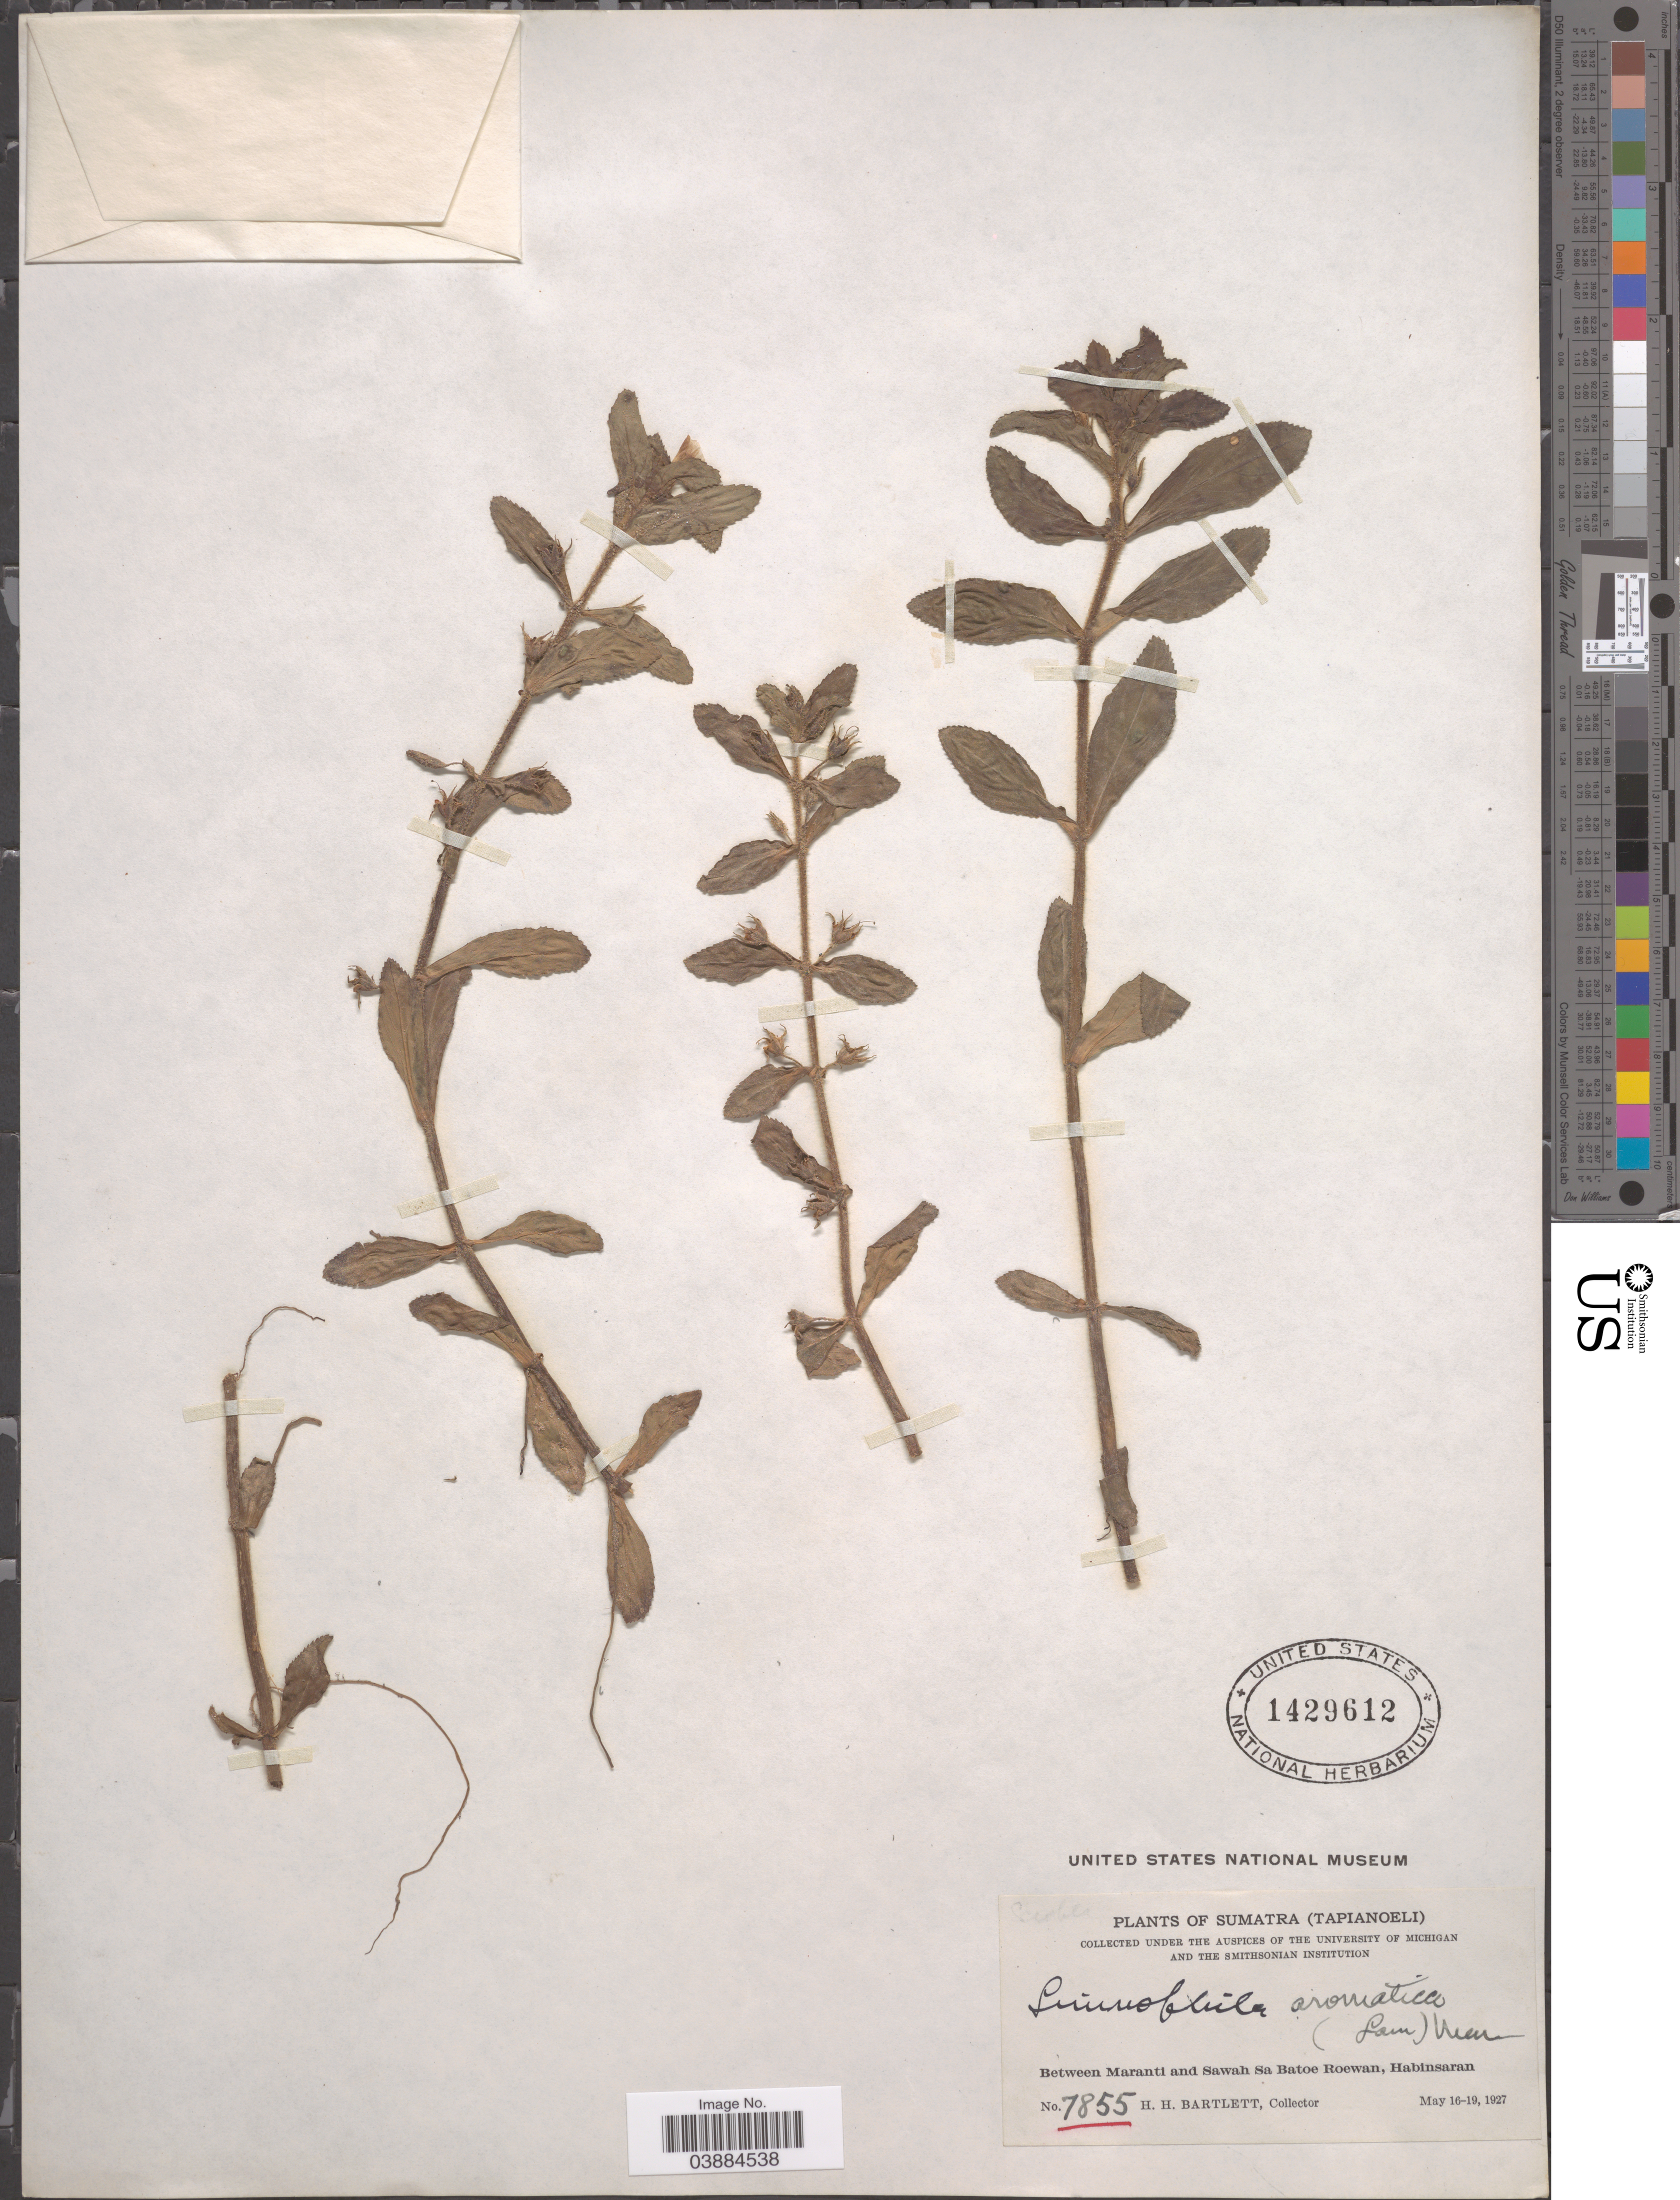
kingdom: Plantae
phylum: Tracheophyta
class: Magnoliopsida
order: Lamiales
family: Plantaginaceae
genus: Limnophila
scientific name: Limnophila aromatica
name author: (Lam.) Merr.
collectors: H. H. Bartlett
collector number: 7855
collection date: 1927-05-16/1927-05-19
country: Indonesia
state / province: Sumatra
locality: (Tapianoeli). Between Maranti and Sawah Sa Batoe Roewan, Habinsaran.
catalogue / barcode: US 1429612